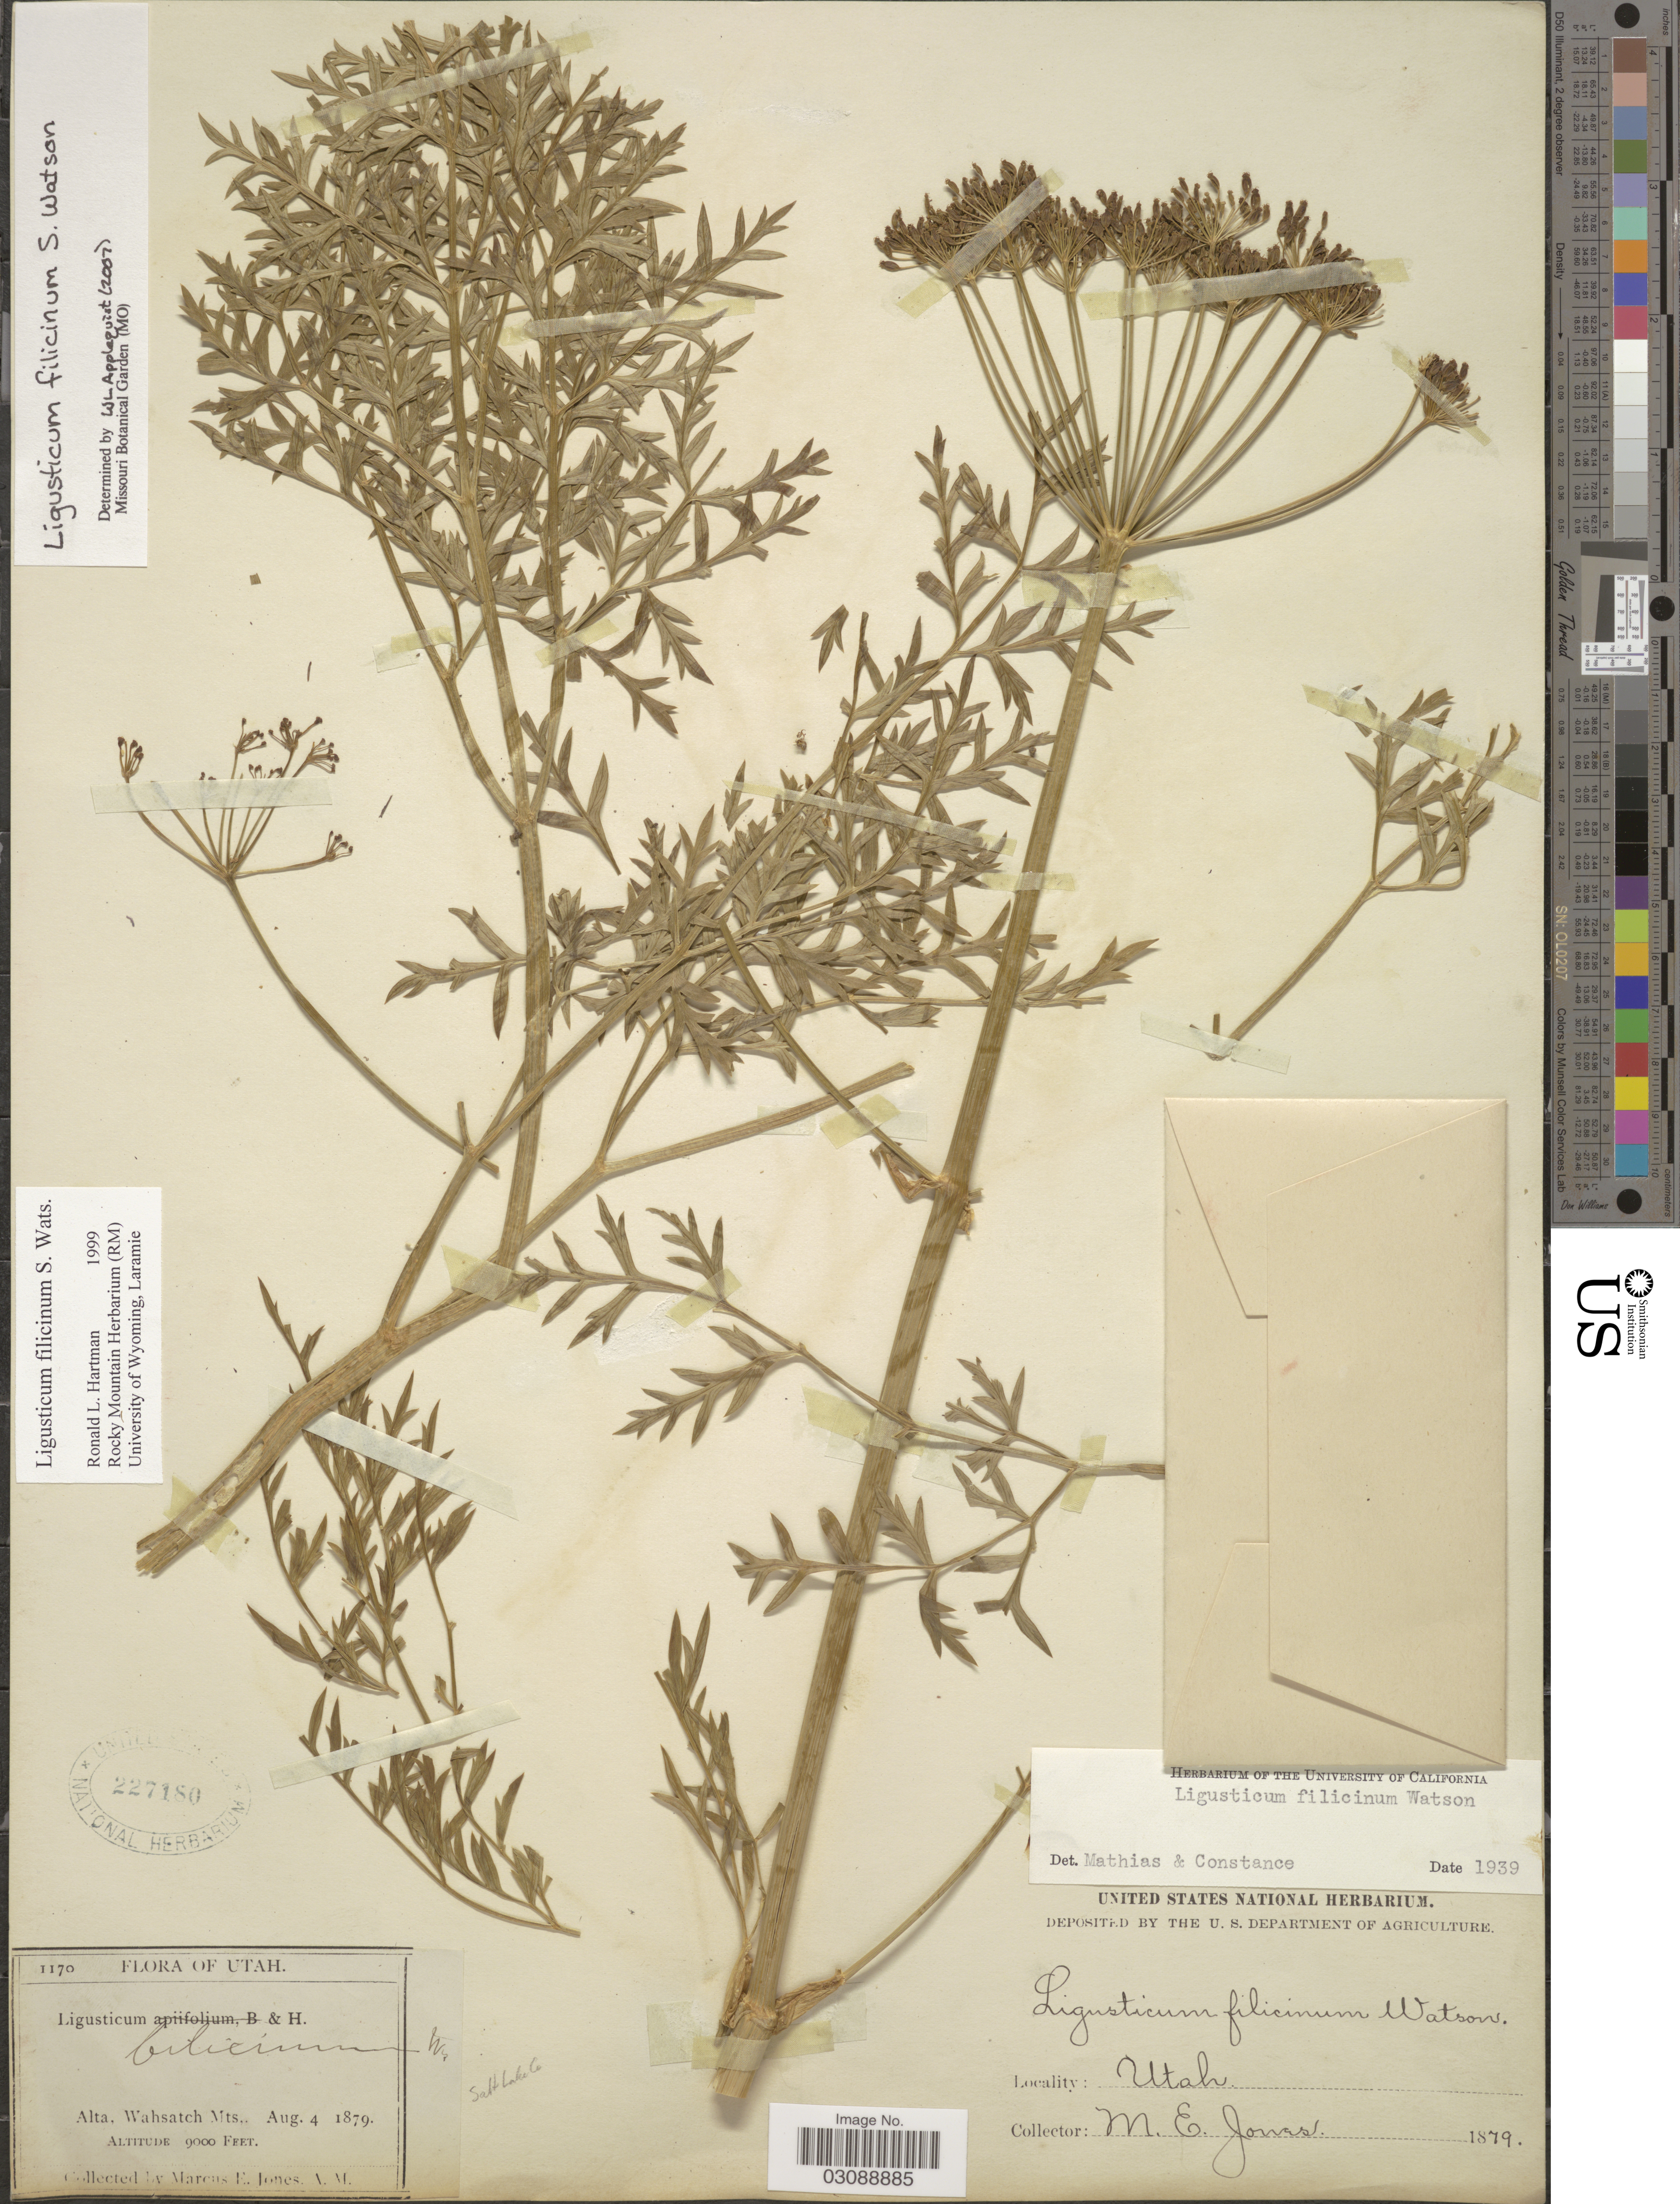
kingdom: Plantae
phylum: Tracheophyta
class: Magnoliopsida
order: Apiales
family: Apiaceae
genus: Ligusticum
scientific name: Ligusticum filicinum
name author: S. Watson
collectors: M. E. Jones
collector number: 1170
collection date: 1879-08-04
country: United States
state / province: Utah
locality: Alta, Wahsatch Mts.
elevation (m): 2743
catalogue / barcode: US 227180